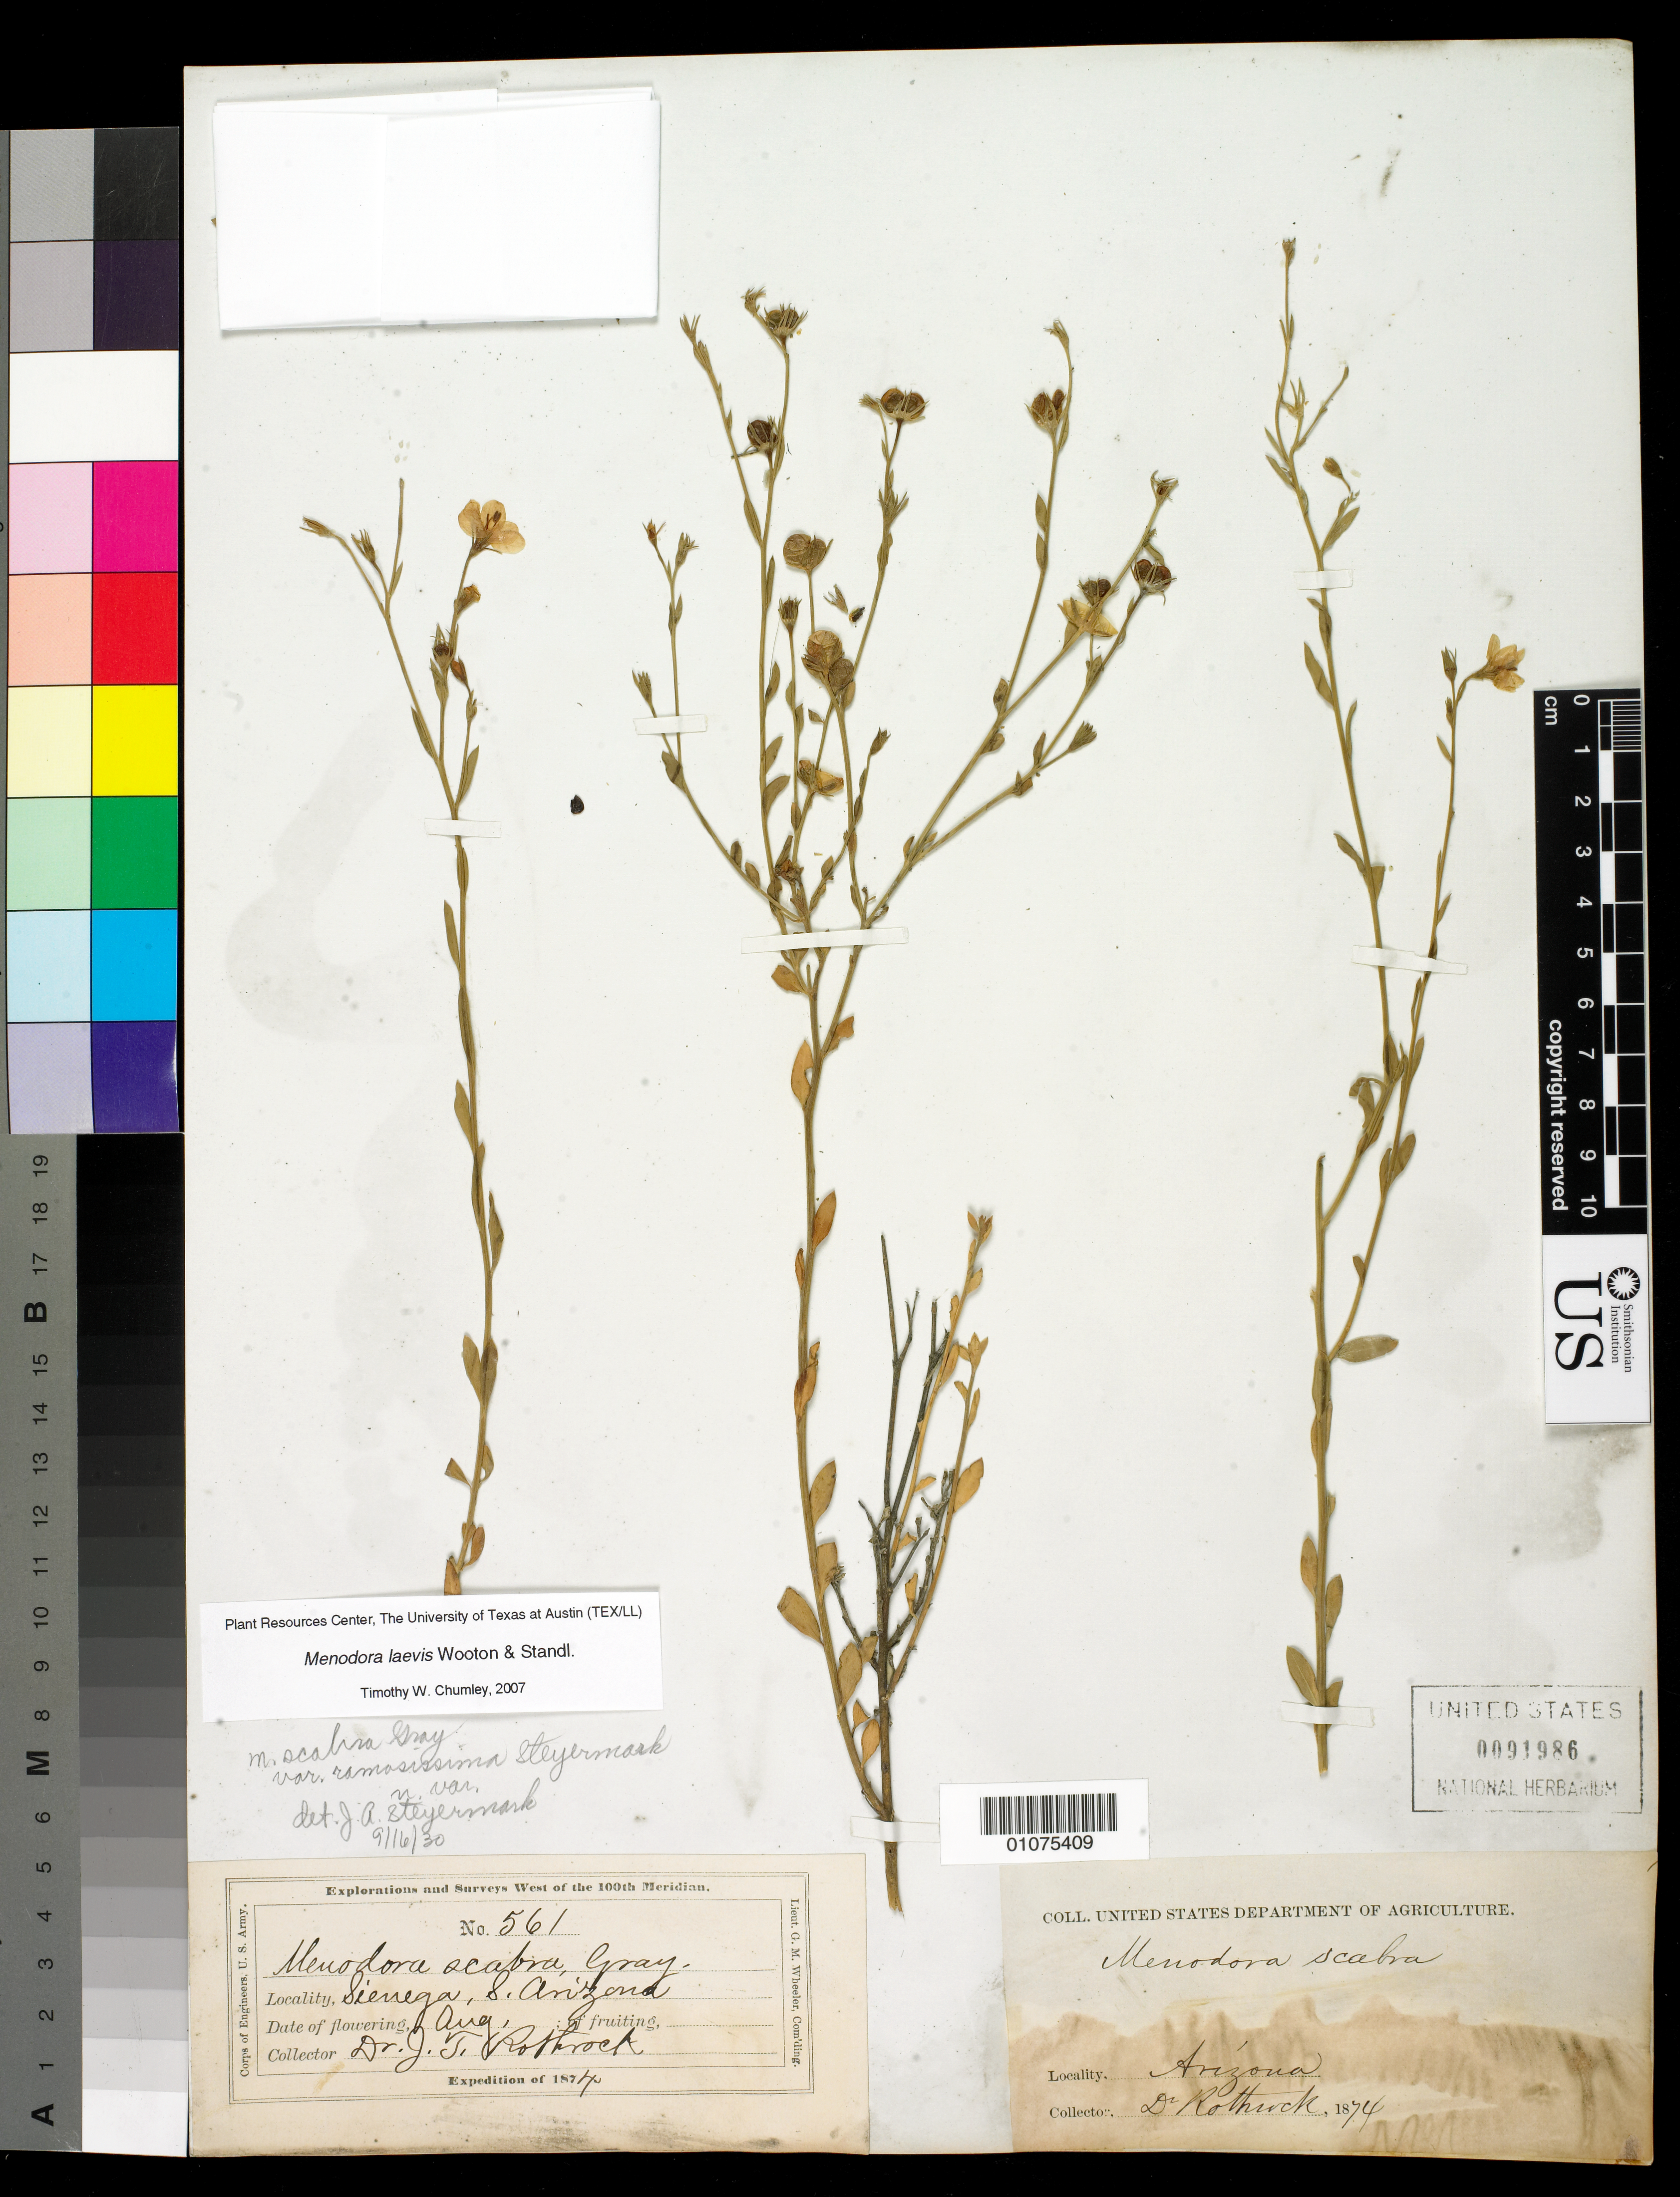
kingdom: Plantae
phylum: Tracheophyta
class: Magnoliopsida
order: Lamiales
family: Oleaceae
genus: Menodora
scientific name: Menodora laevis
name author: Wooton & Standl.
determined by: Chumley, T. W., (TEX)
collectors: J. T. Rothrock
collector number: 561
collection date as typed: Aug 1874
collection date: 1874-08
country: United States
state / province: Arizona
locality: Sienega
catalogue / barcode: US 91986